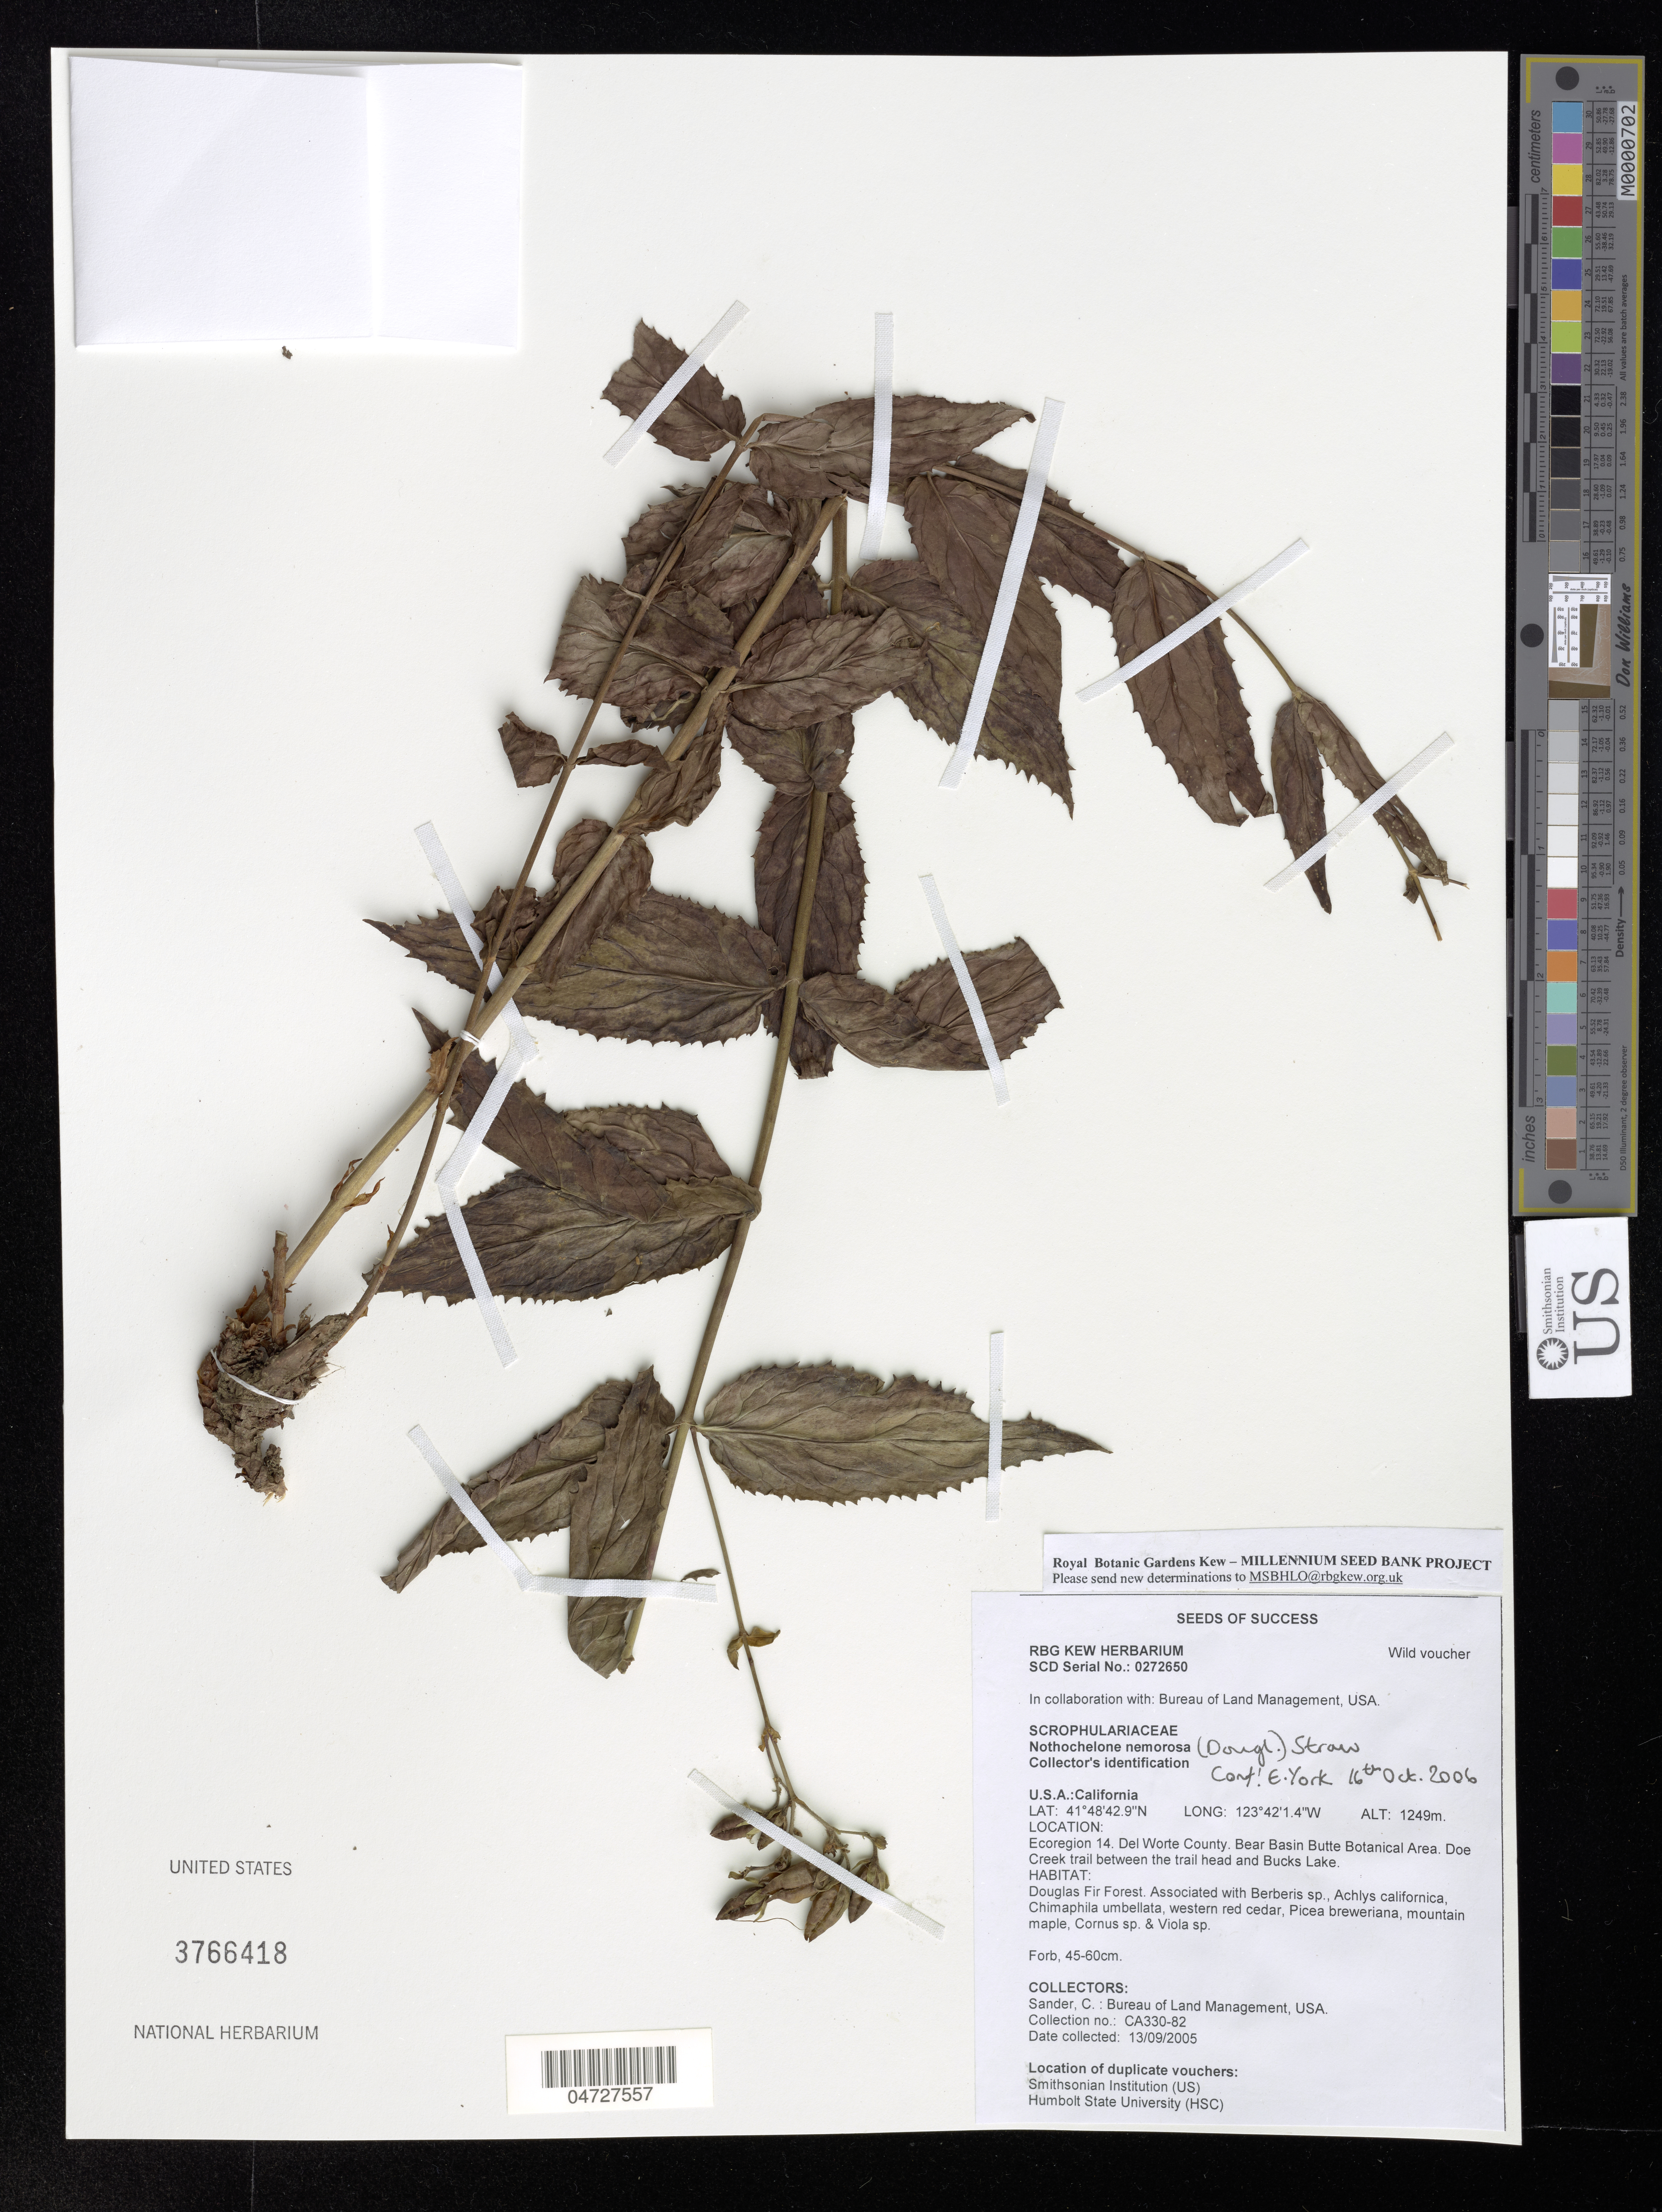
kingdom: Plantae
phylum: Tracheophyta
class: Magnoliopsida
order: Lamiales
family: Plantaginaceae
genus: Nothochelone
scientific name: Nothochelone nemorosa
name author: (Douglas) Straw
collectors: C. Sander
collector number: CA330-82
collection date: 2005-09-13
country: United States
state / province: California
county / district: Del Norte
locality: Ecoregion 14. Del Norte County. Bear Basin Butte Botanical Area. Doe Creek trail between the trail head and Bucks Lake.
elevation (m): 1249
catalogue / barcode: US 3766418